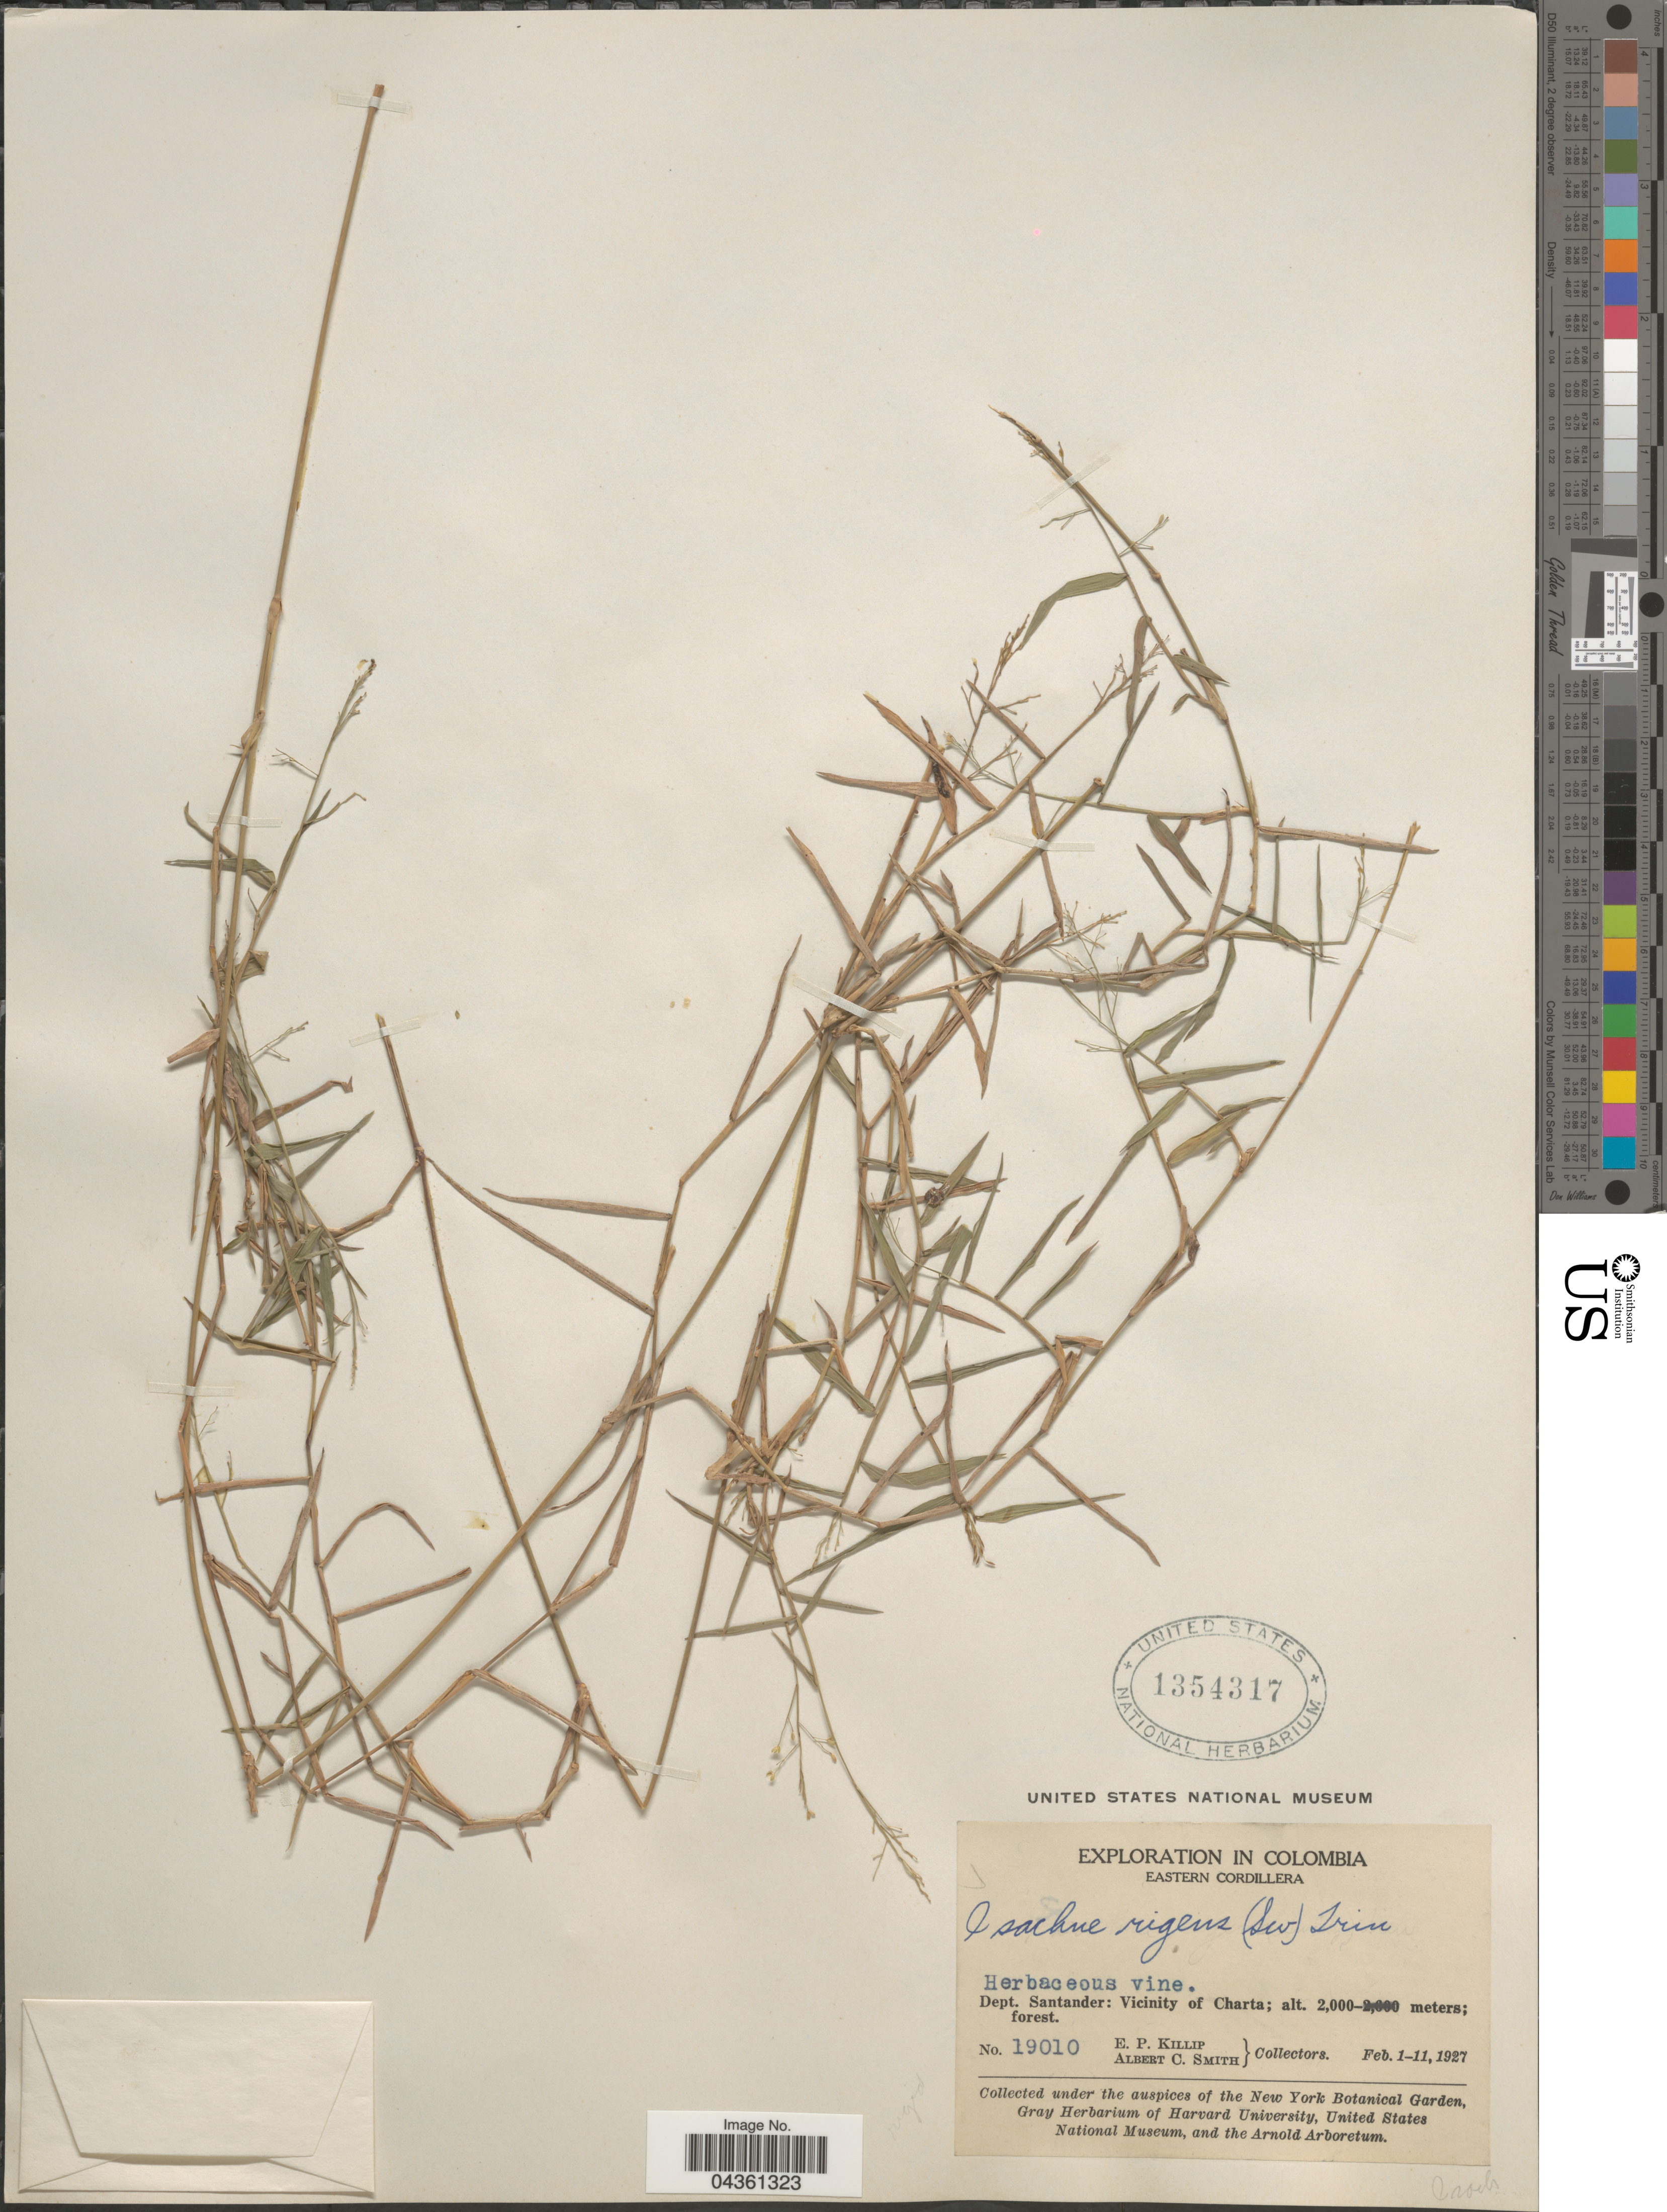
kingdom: Plantae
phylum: Tracheophyta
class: Liliopsida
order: Poales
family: Poaceae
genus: Isachne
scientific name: Isachne rigens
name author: (Sw.) Trin.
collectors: E. P. Killip & A. C. Smith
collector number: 19010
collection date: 1927-02-01/1927-02-11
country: Colombia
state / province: Santander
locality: Exploration in Colombia. Eastern Cordillera. Dept. Santander: Vicinity of Charta.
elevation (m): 2000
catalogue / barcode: US 1354317